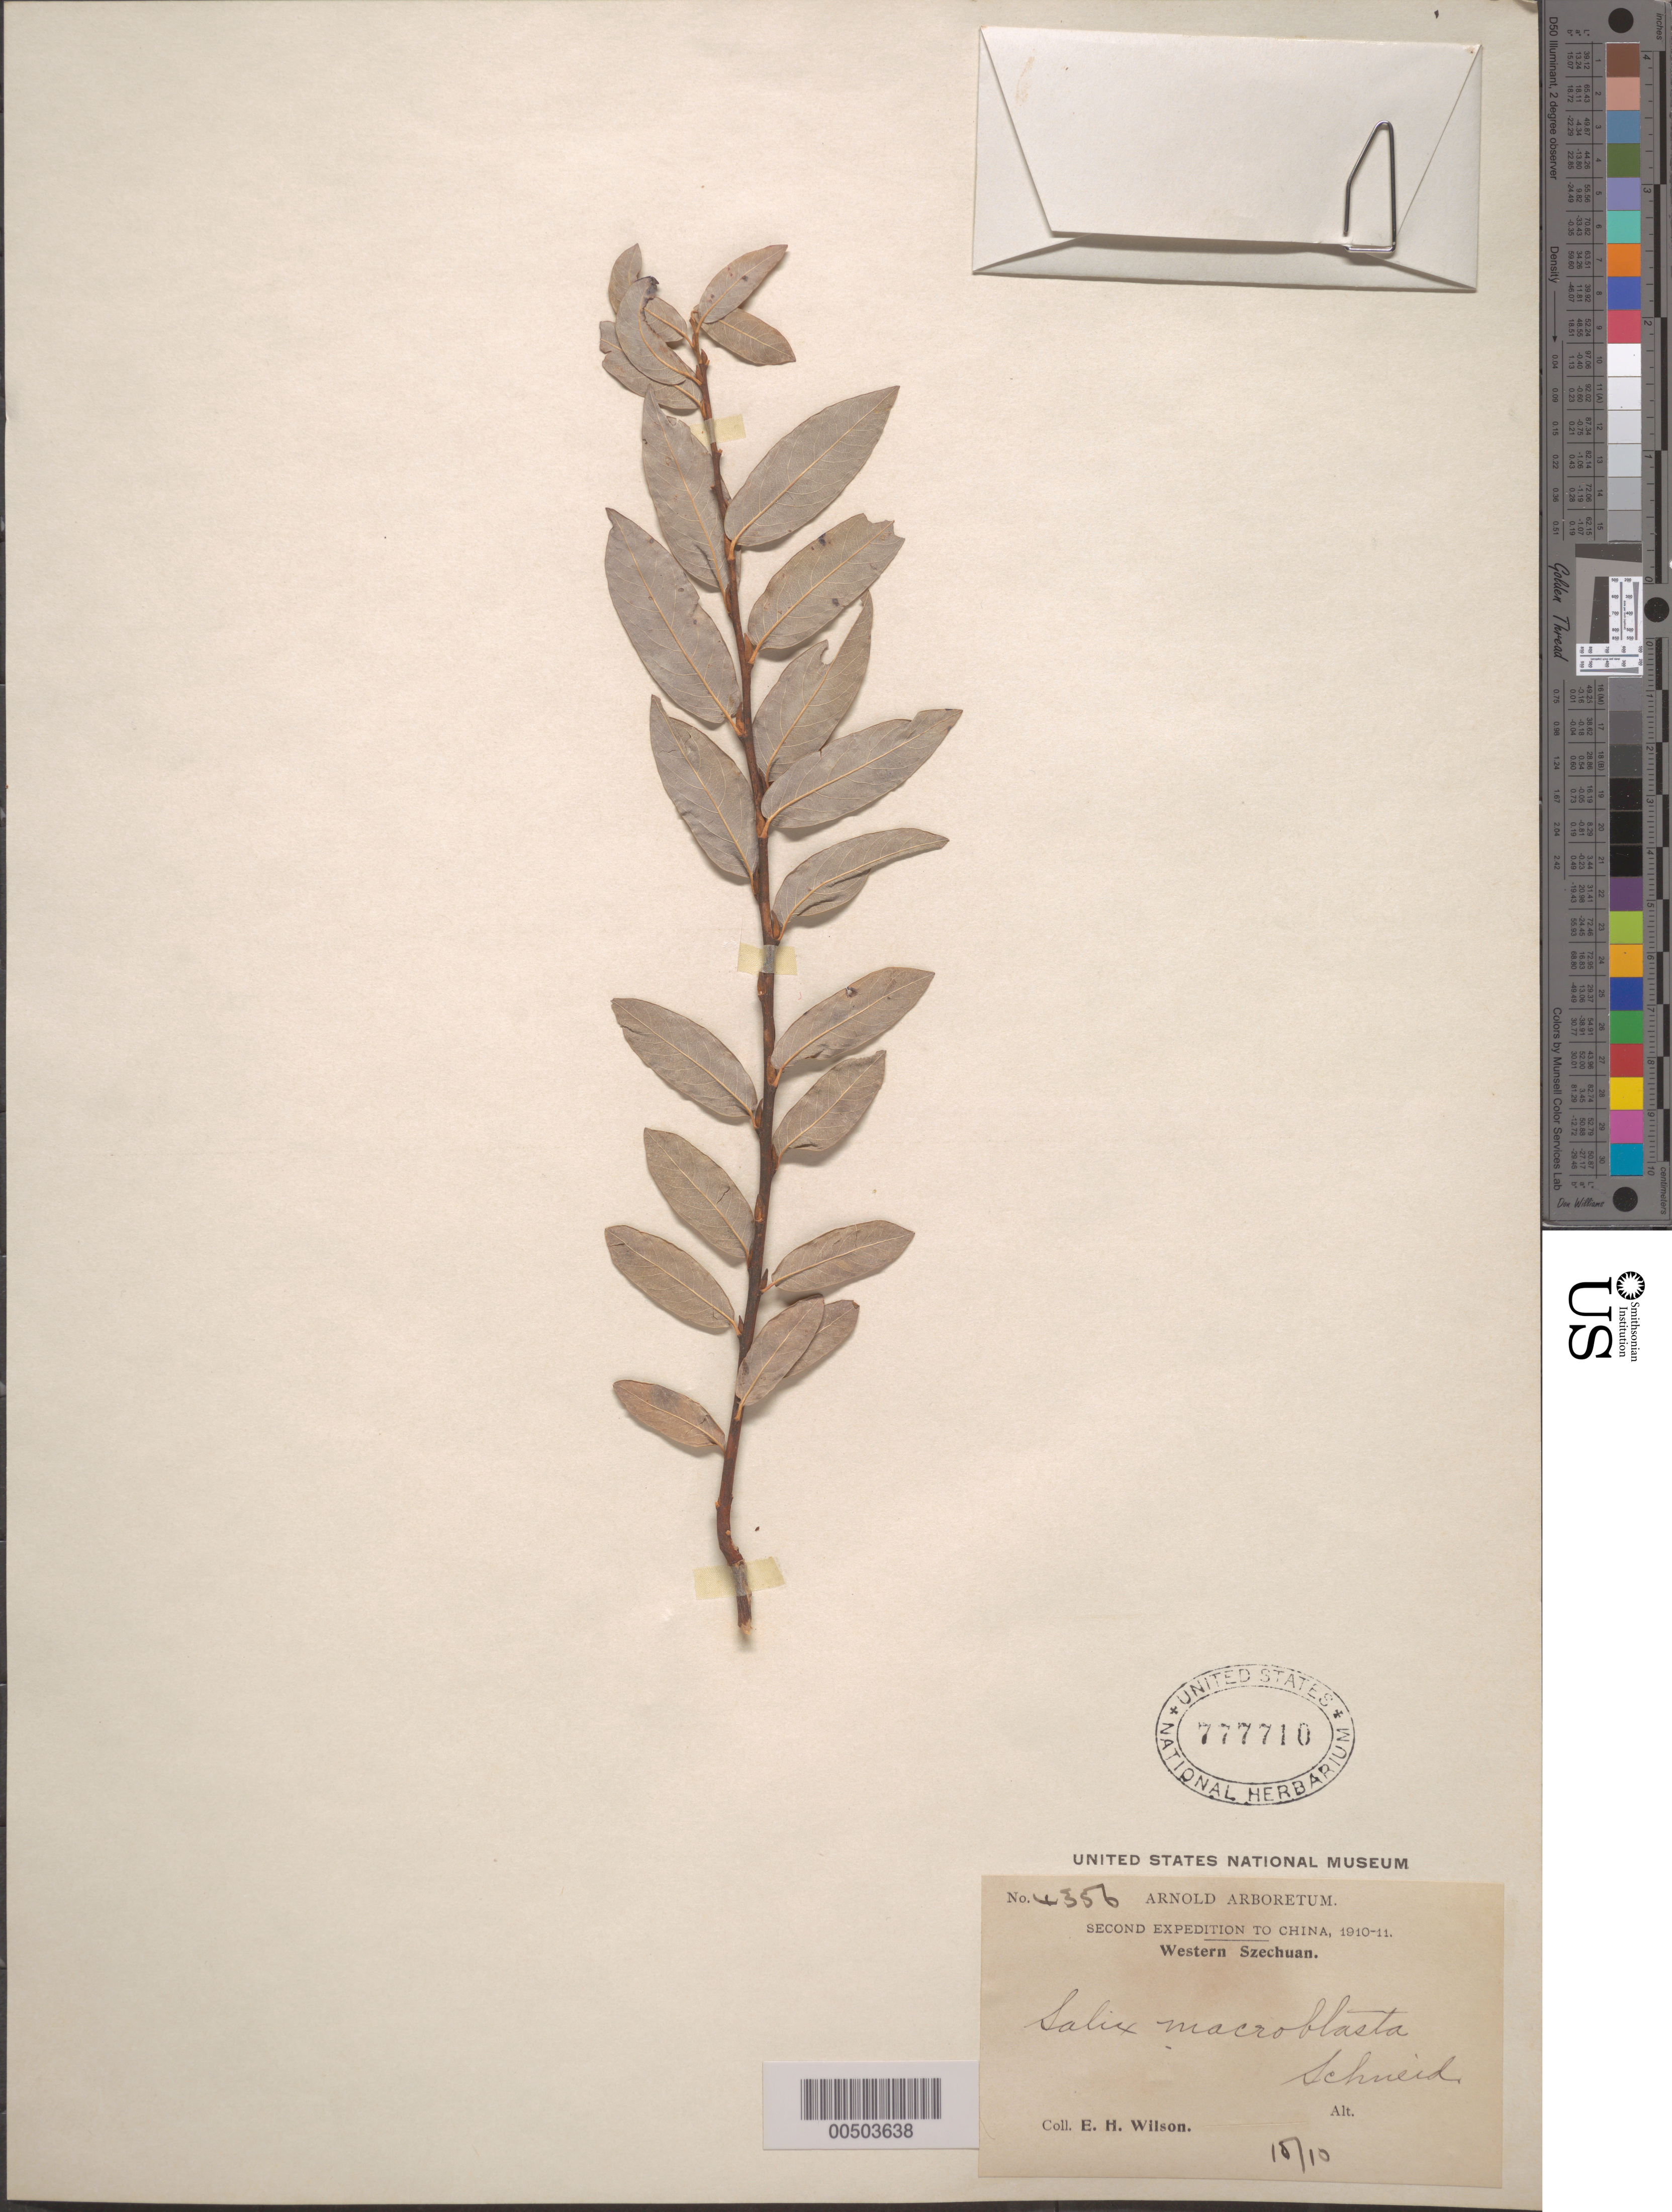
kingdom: Plantae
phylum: Tracheophyta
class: Magnoliopsida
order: Malpighiales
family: Salicaceae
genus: Salix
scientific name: Salix macroblasta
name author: C.K. Schneid. in Sarg.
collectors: E. H. Wilson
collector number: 4356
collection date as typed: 1910 to -- --- 1911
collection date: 1910/1911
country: China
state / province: Sichuan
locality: Western Szechuan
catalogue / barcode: US 777710